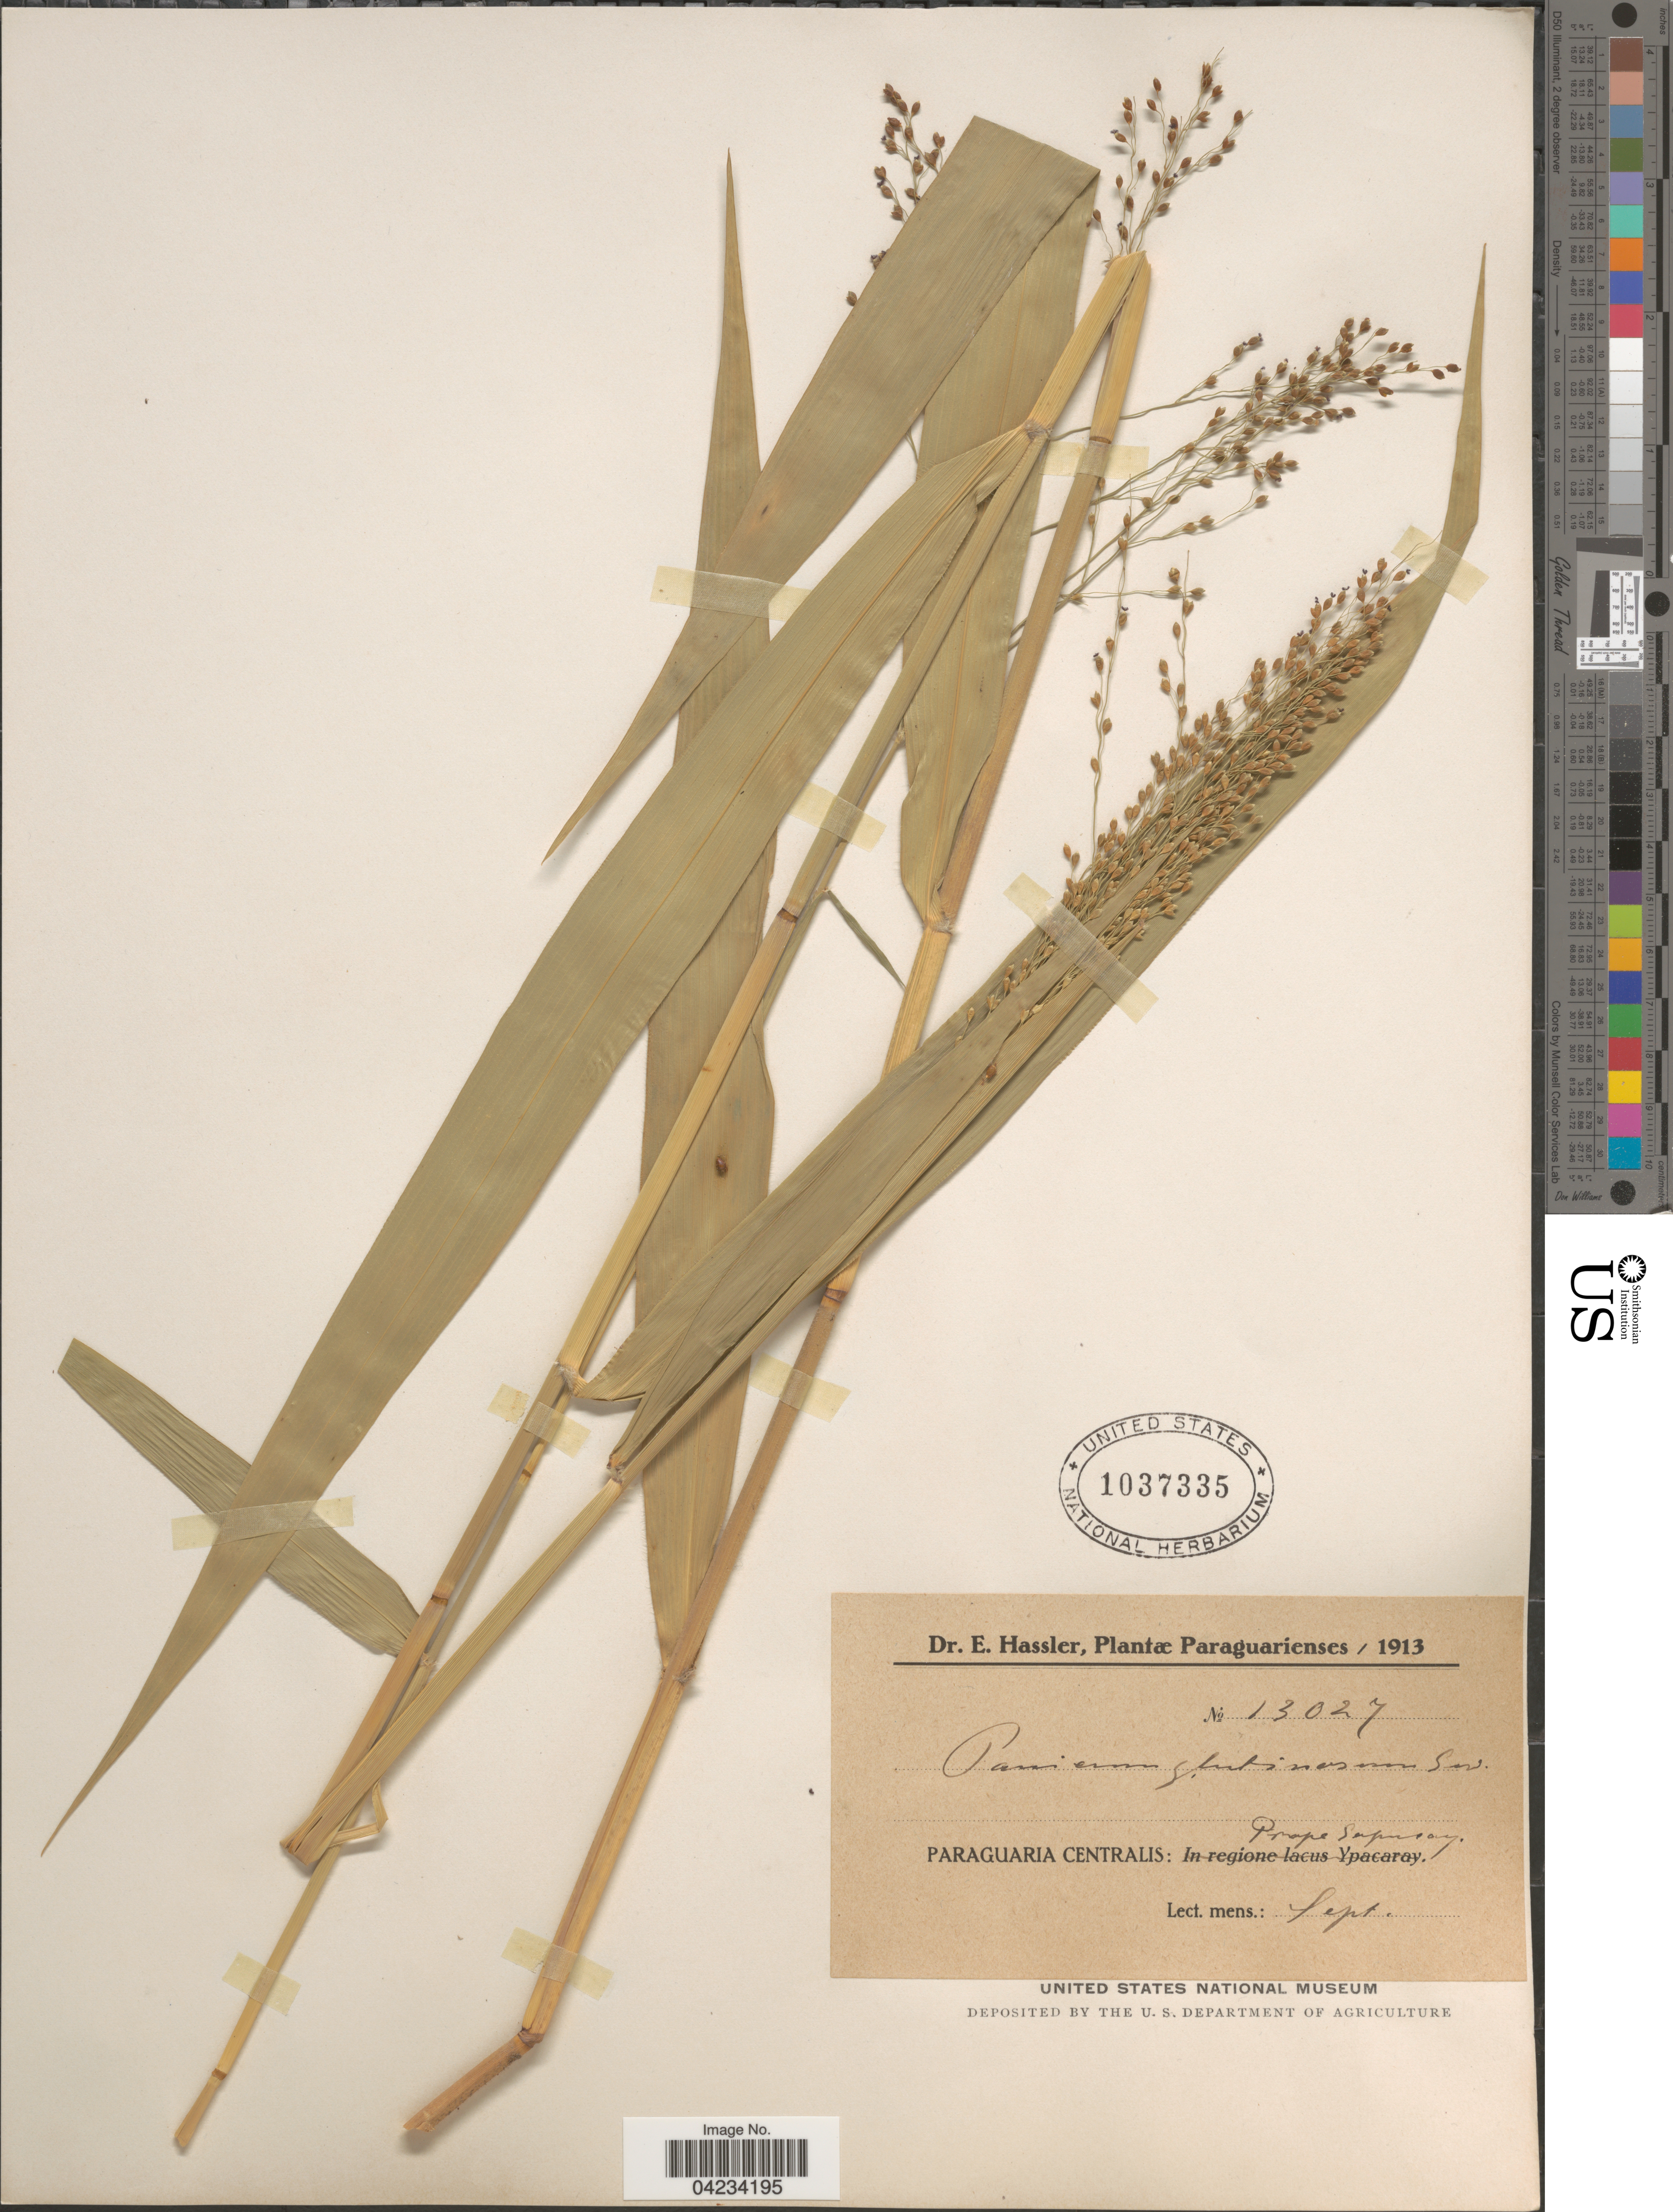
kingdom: Plantae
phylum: Tracheophyta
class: Liliopsida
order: Poales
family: Poaceae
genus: Homolepis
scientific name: Homolepis glutinosa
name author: (Sw.) Zuloaga & Soderstr.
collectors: E. Hassler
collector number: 13027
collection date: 1913-09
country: Paraguay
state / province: Paraguari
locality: Paraguaria Centralis: Prope Sapucay.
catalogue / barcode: US 1037335